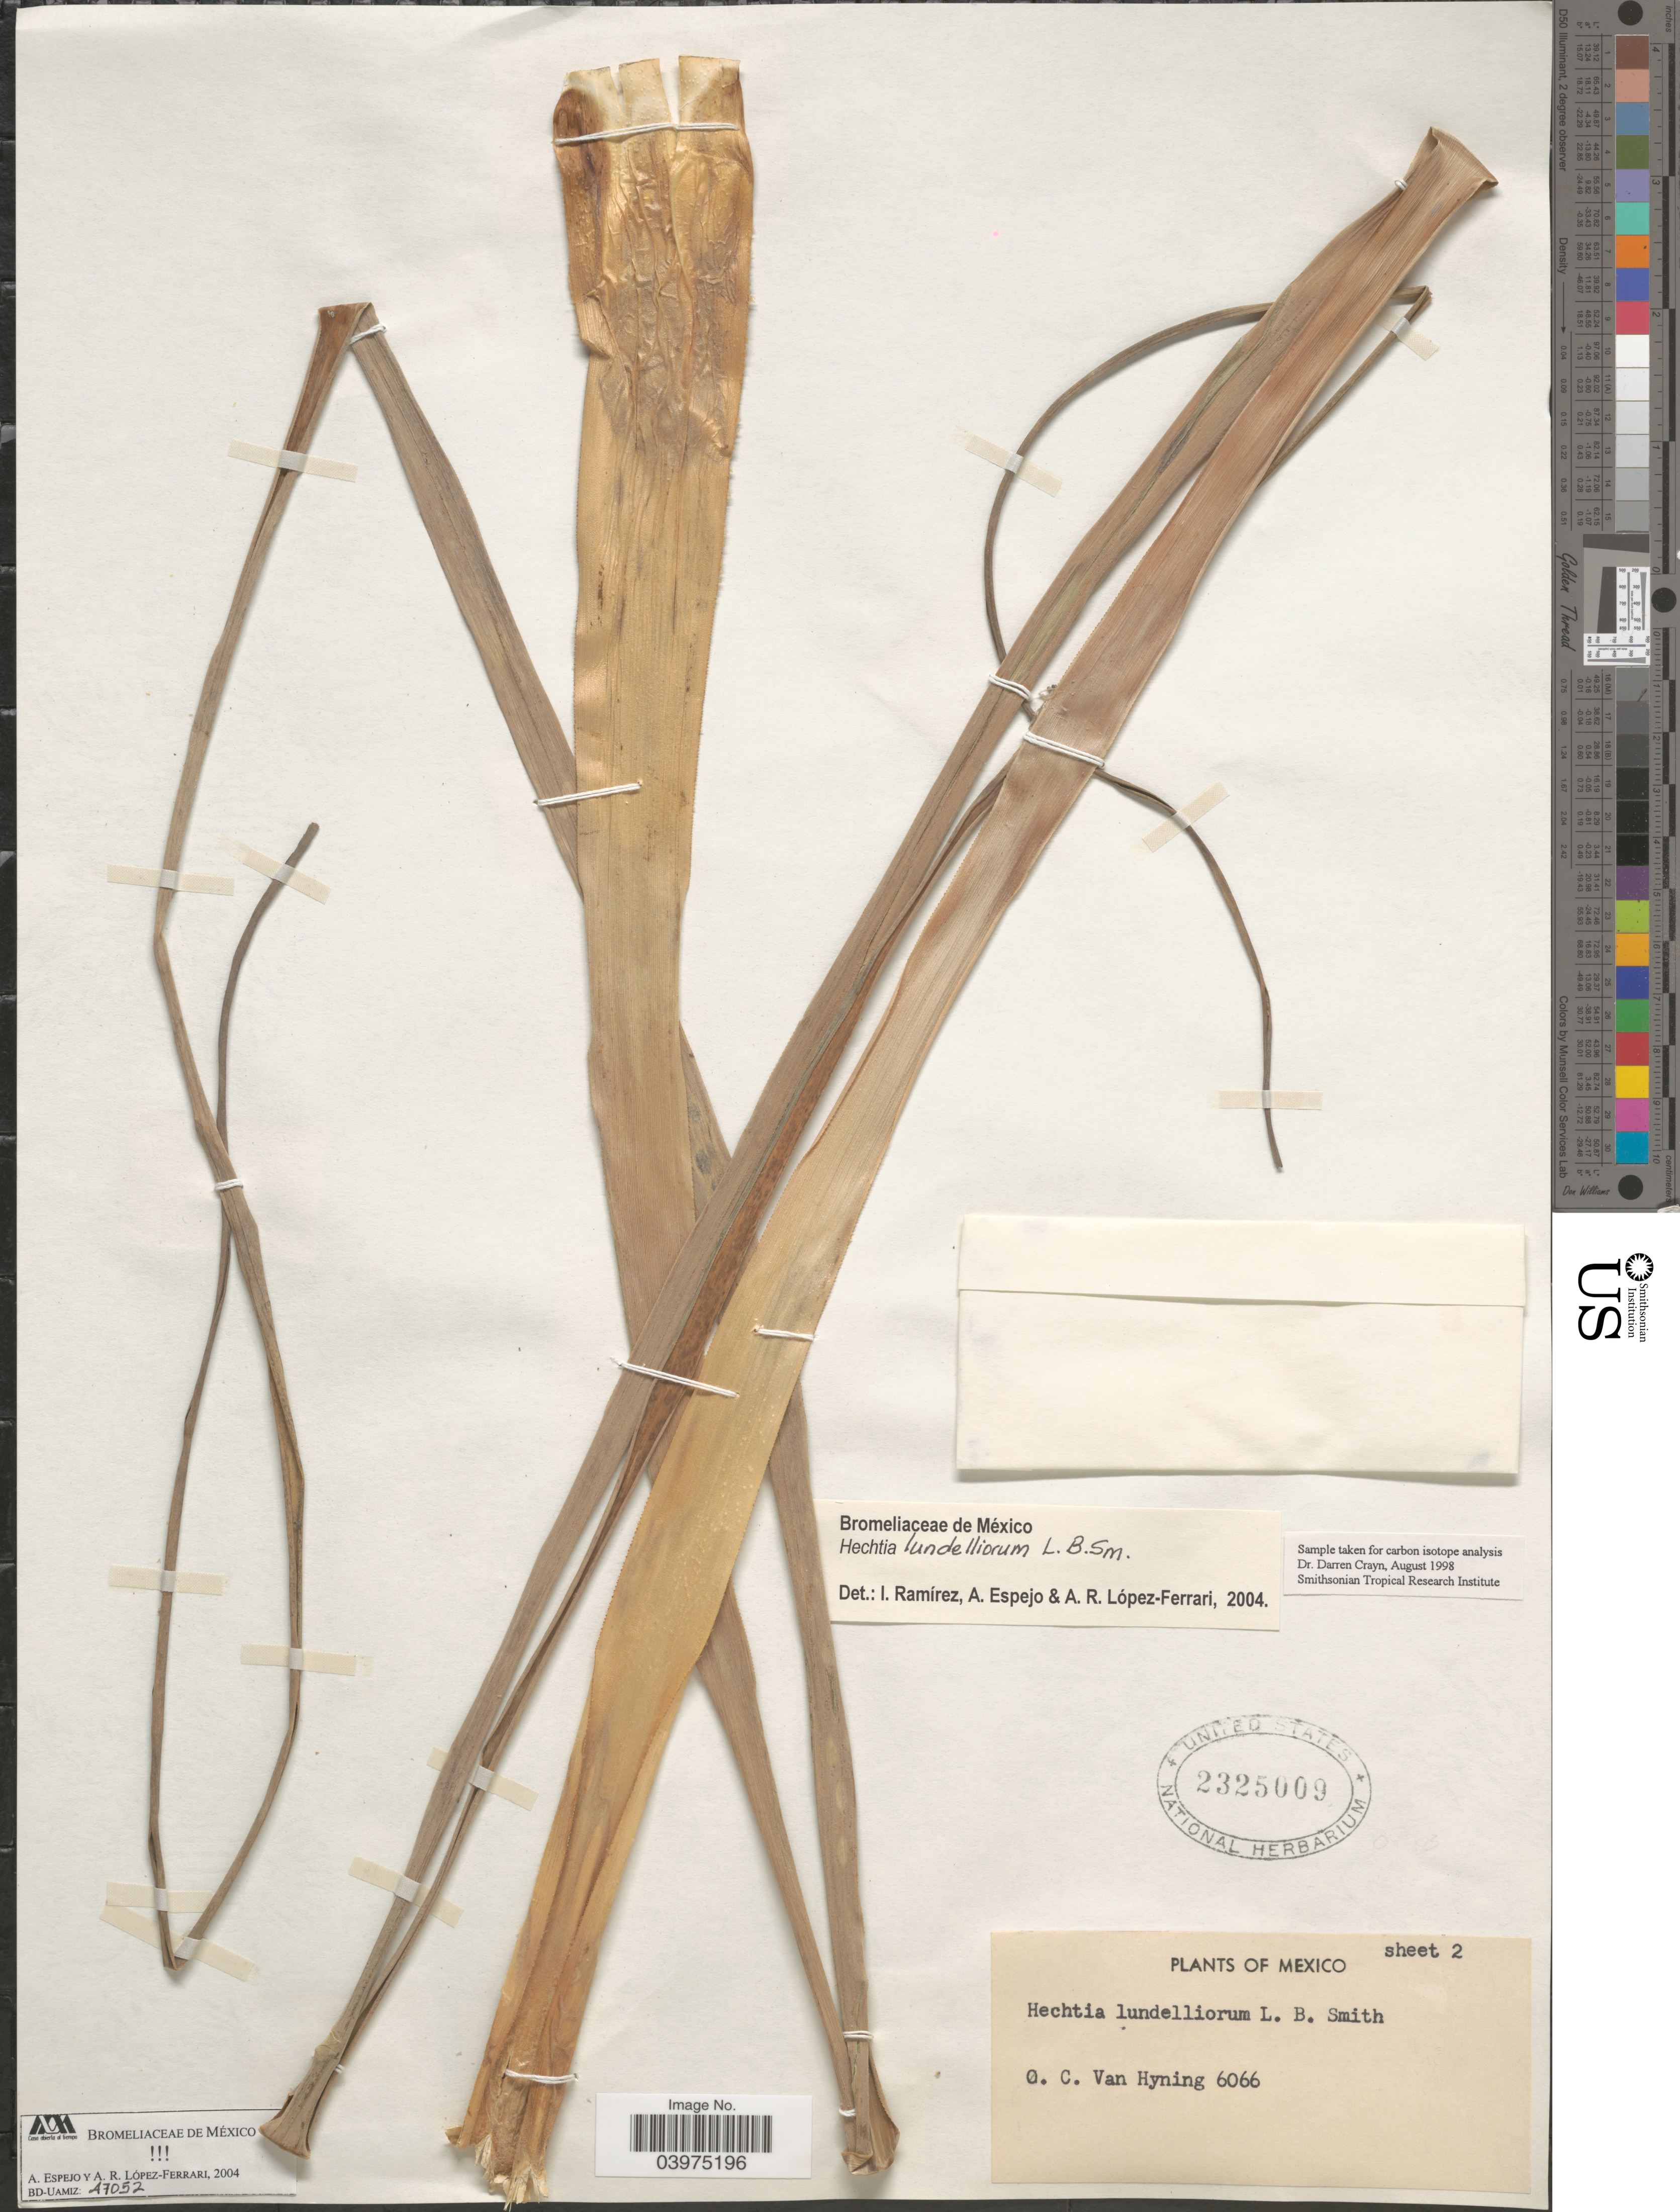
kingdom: Plantae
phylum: Tracheophyta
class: Liliopsida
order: Poales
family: Bromeliaceae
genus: Hechtia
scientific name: Hechtia lundelliorum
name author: L.B. Sm.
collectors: O. Van Hyning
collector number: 6066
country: Mexico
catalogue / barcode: US 2325009